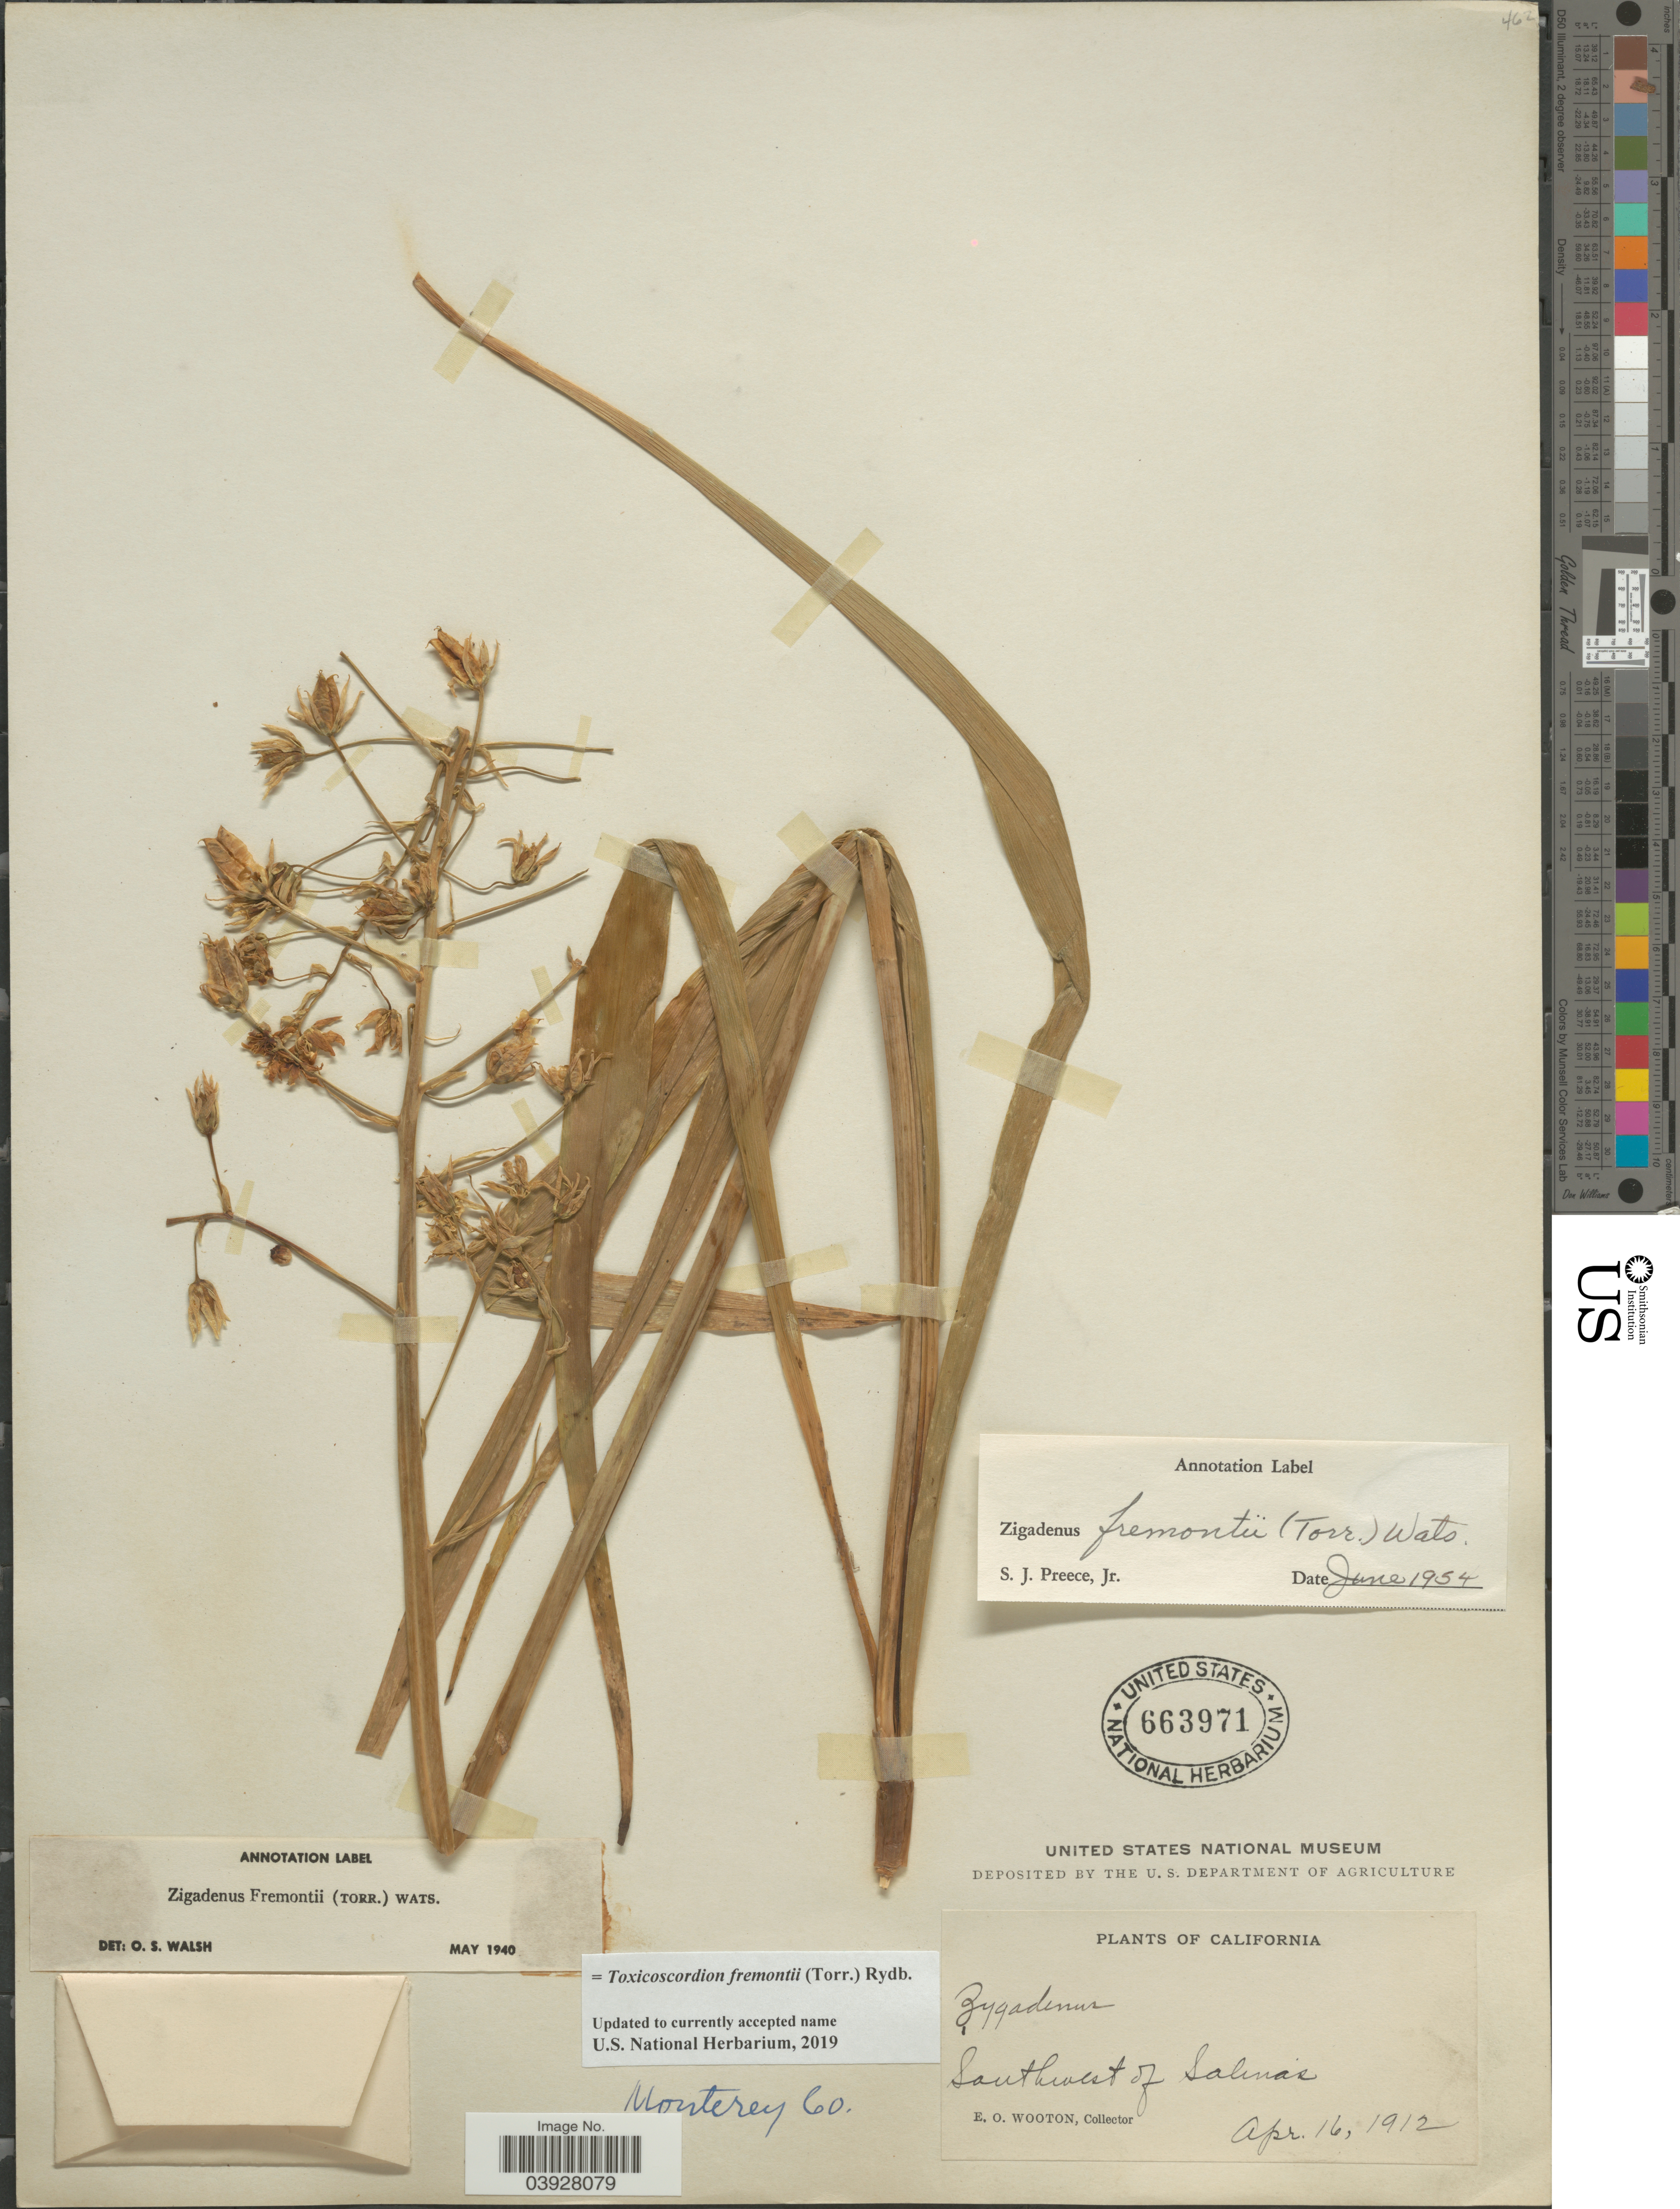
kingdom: Plantae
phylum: Tracheophyta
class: Liliopsida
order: Liliales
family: Melanthiaceae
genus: Toxicoscordion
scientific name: Toxicoscordion fremontii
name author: (Torr.) Rydb.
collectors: E. O. Wooton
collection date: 1912-04-16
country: United States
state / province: California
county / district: Monterey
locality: Southeast of Salinas. Monterey Co.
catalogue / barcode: US 663971